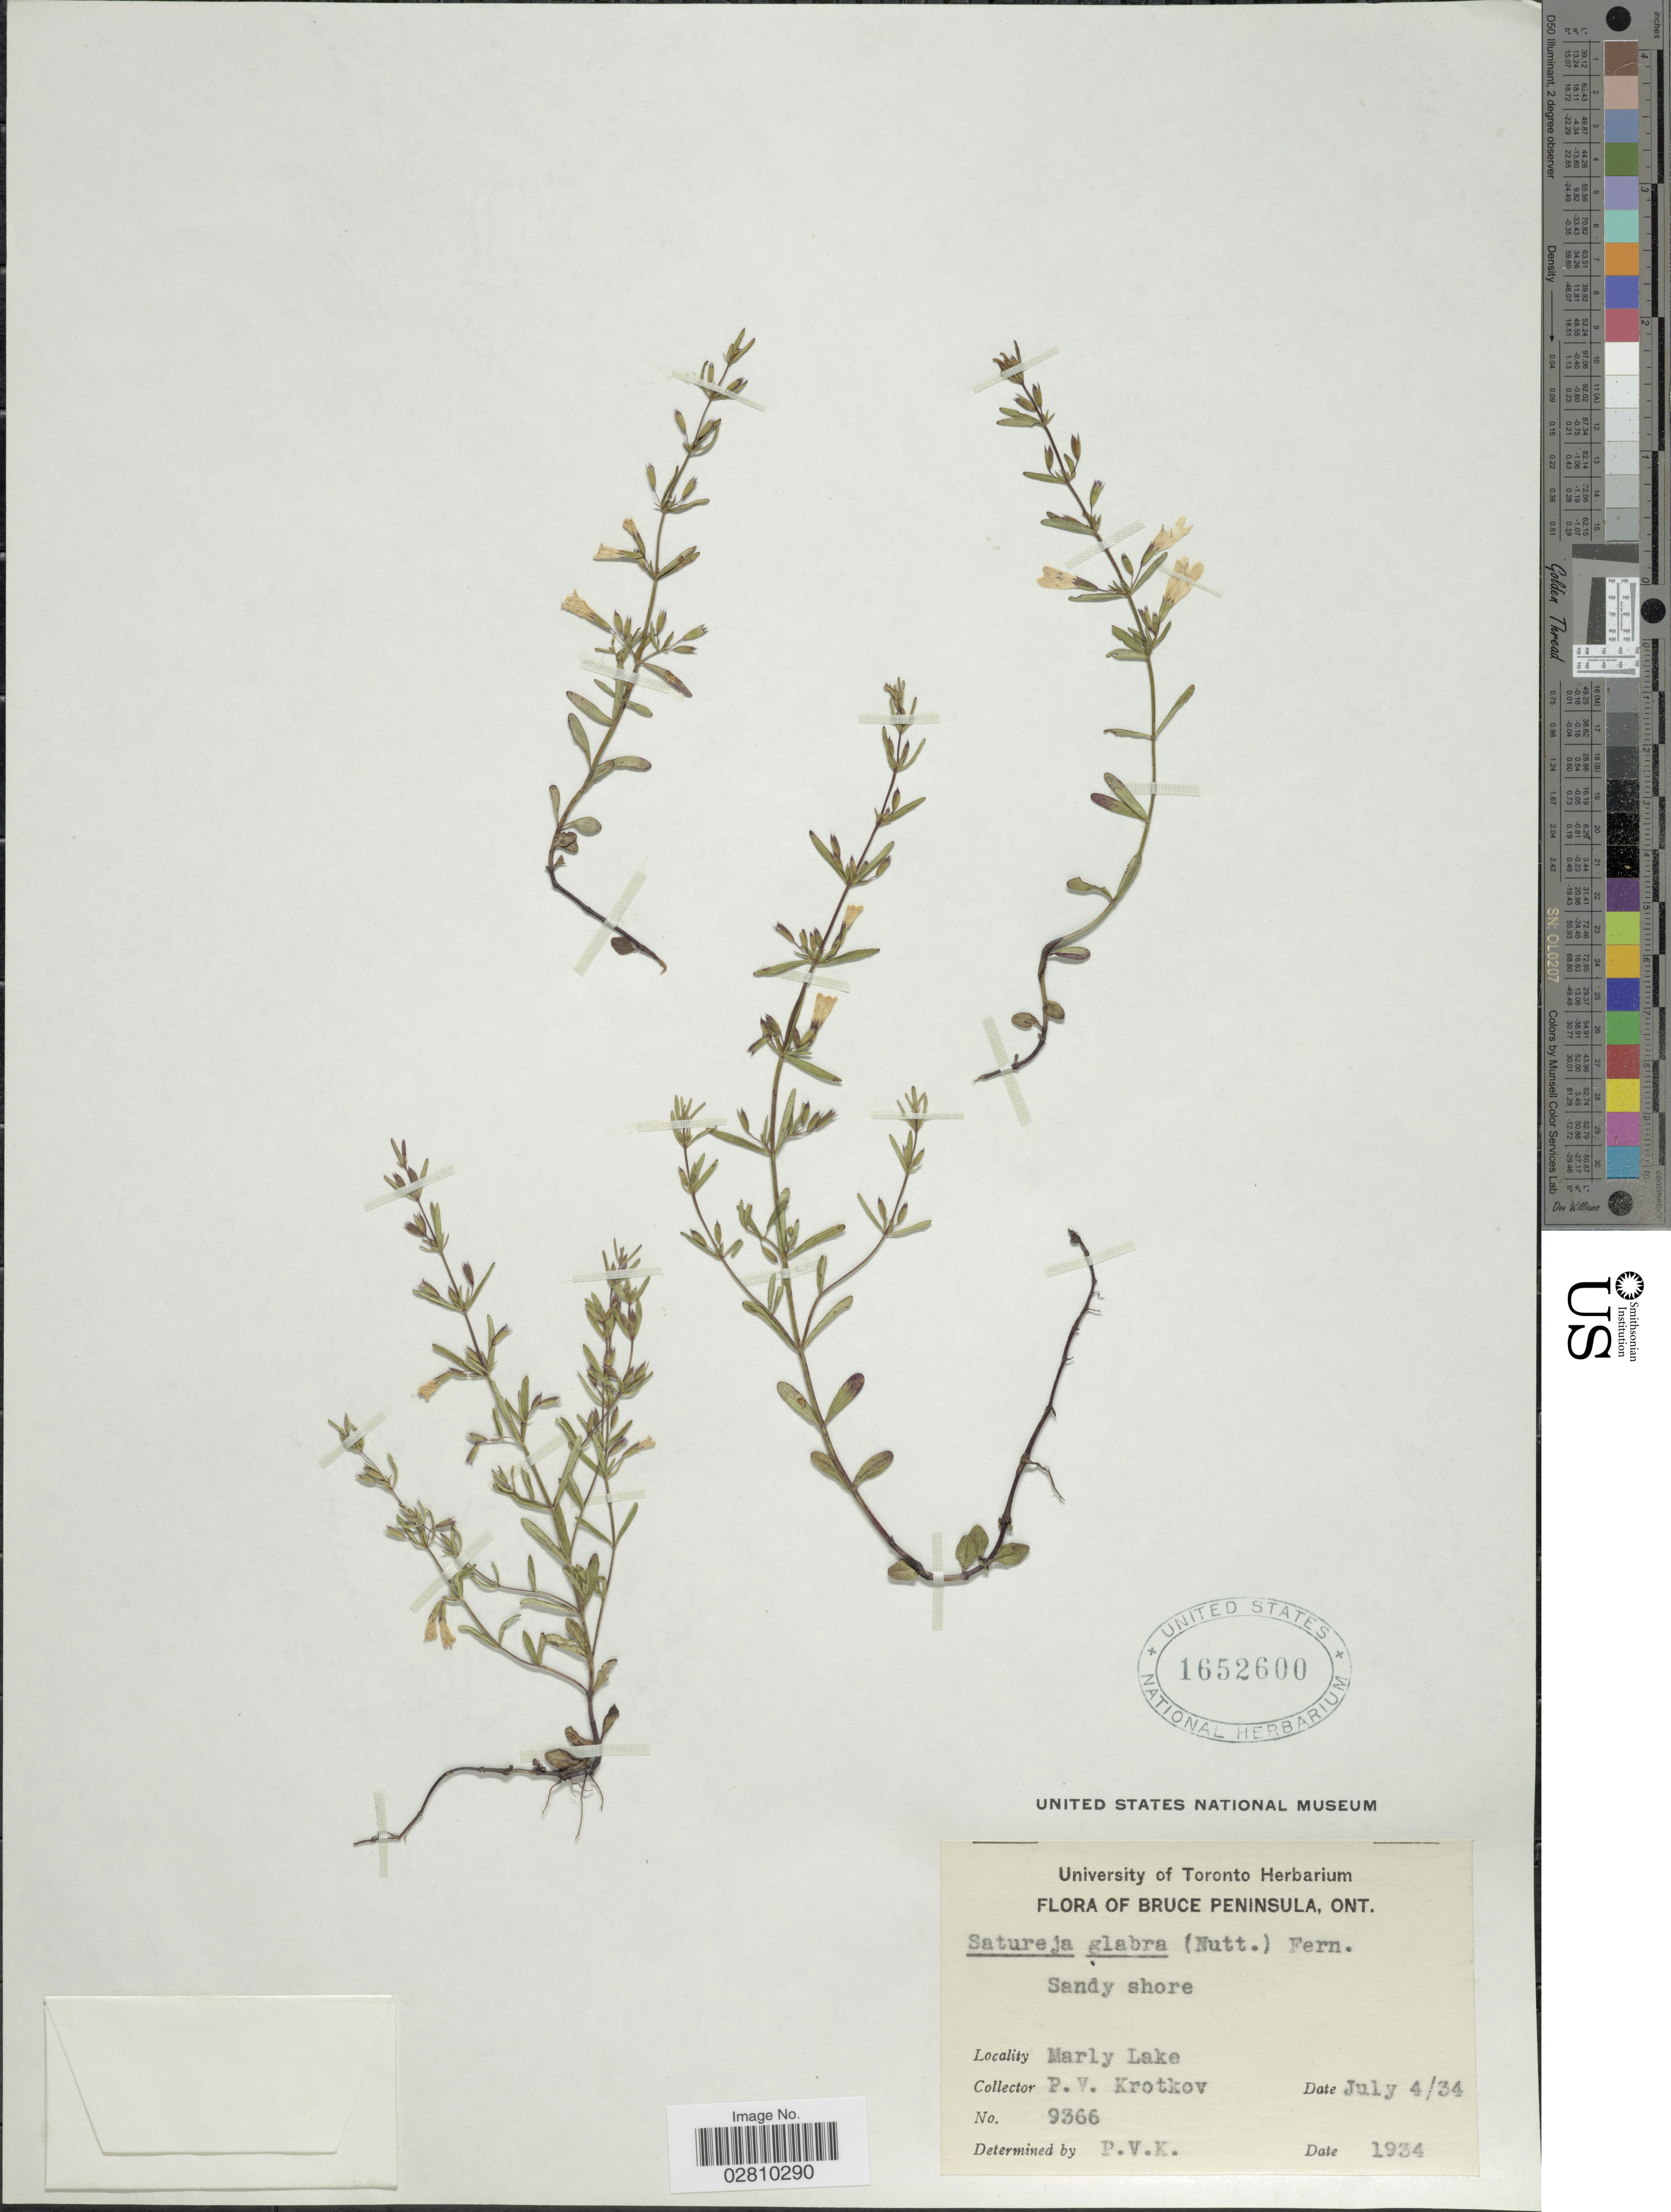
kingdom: Plantae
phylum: Tracheophyta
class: Magnoliopsida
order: Lamiales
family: Lamiaceae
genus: Clinopodium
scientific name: Clinopodium glabrum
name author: (Nutt.) Kuntze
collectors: P. V. Krotkov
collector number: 9366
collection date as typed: Transcribed d/m/y: 4/7/34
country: Canada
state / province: Ontario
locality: Bruce Peninsula, Ont. Sandy shore, Marly Lake.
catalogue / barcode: US 1652600